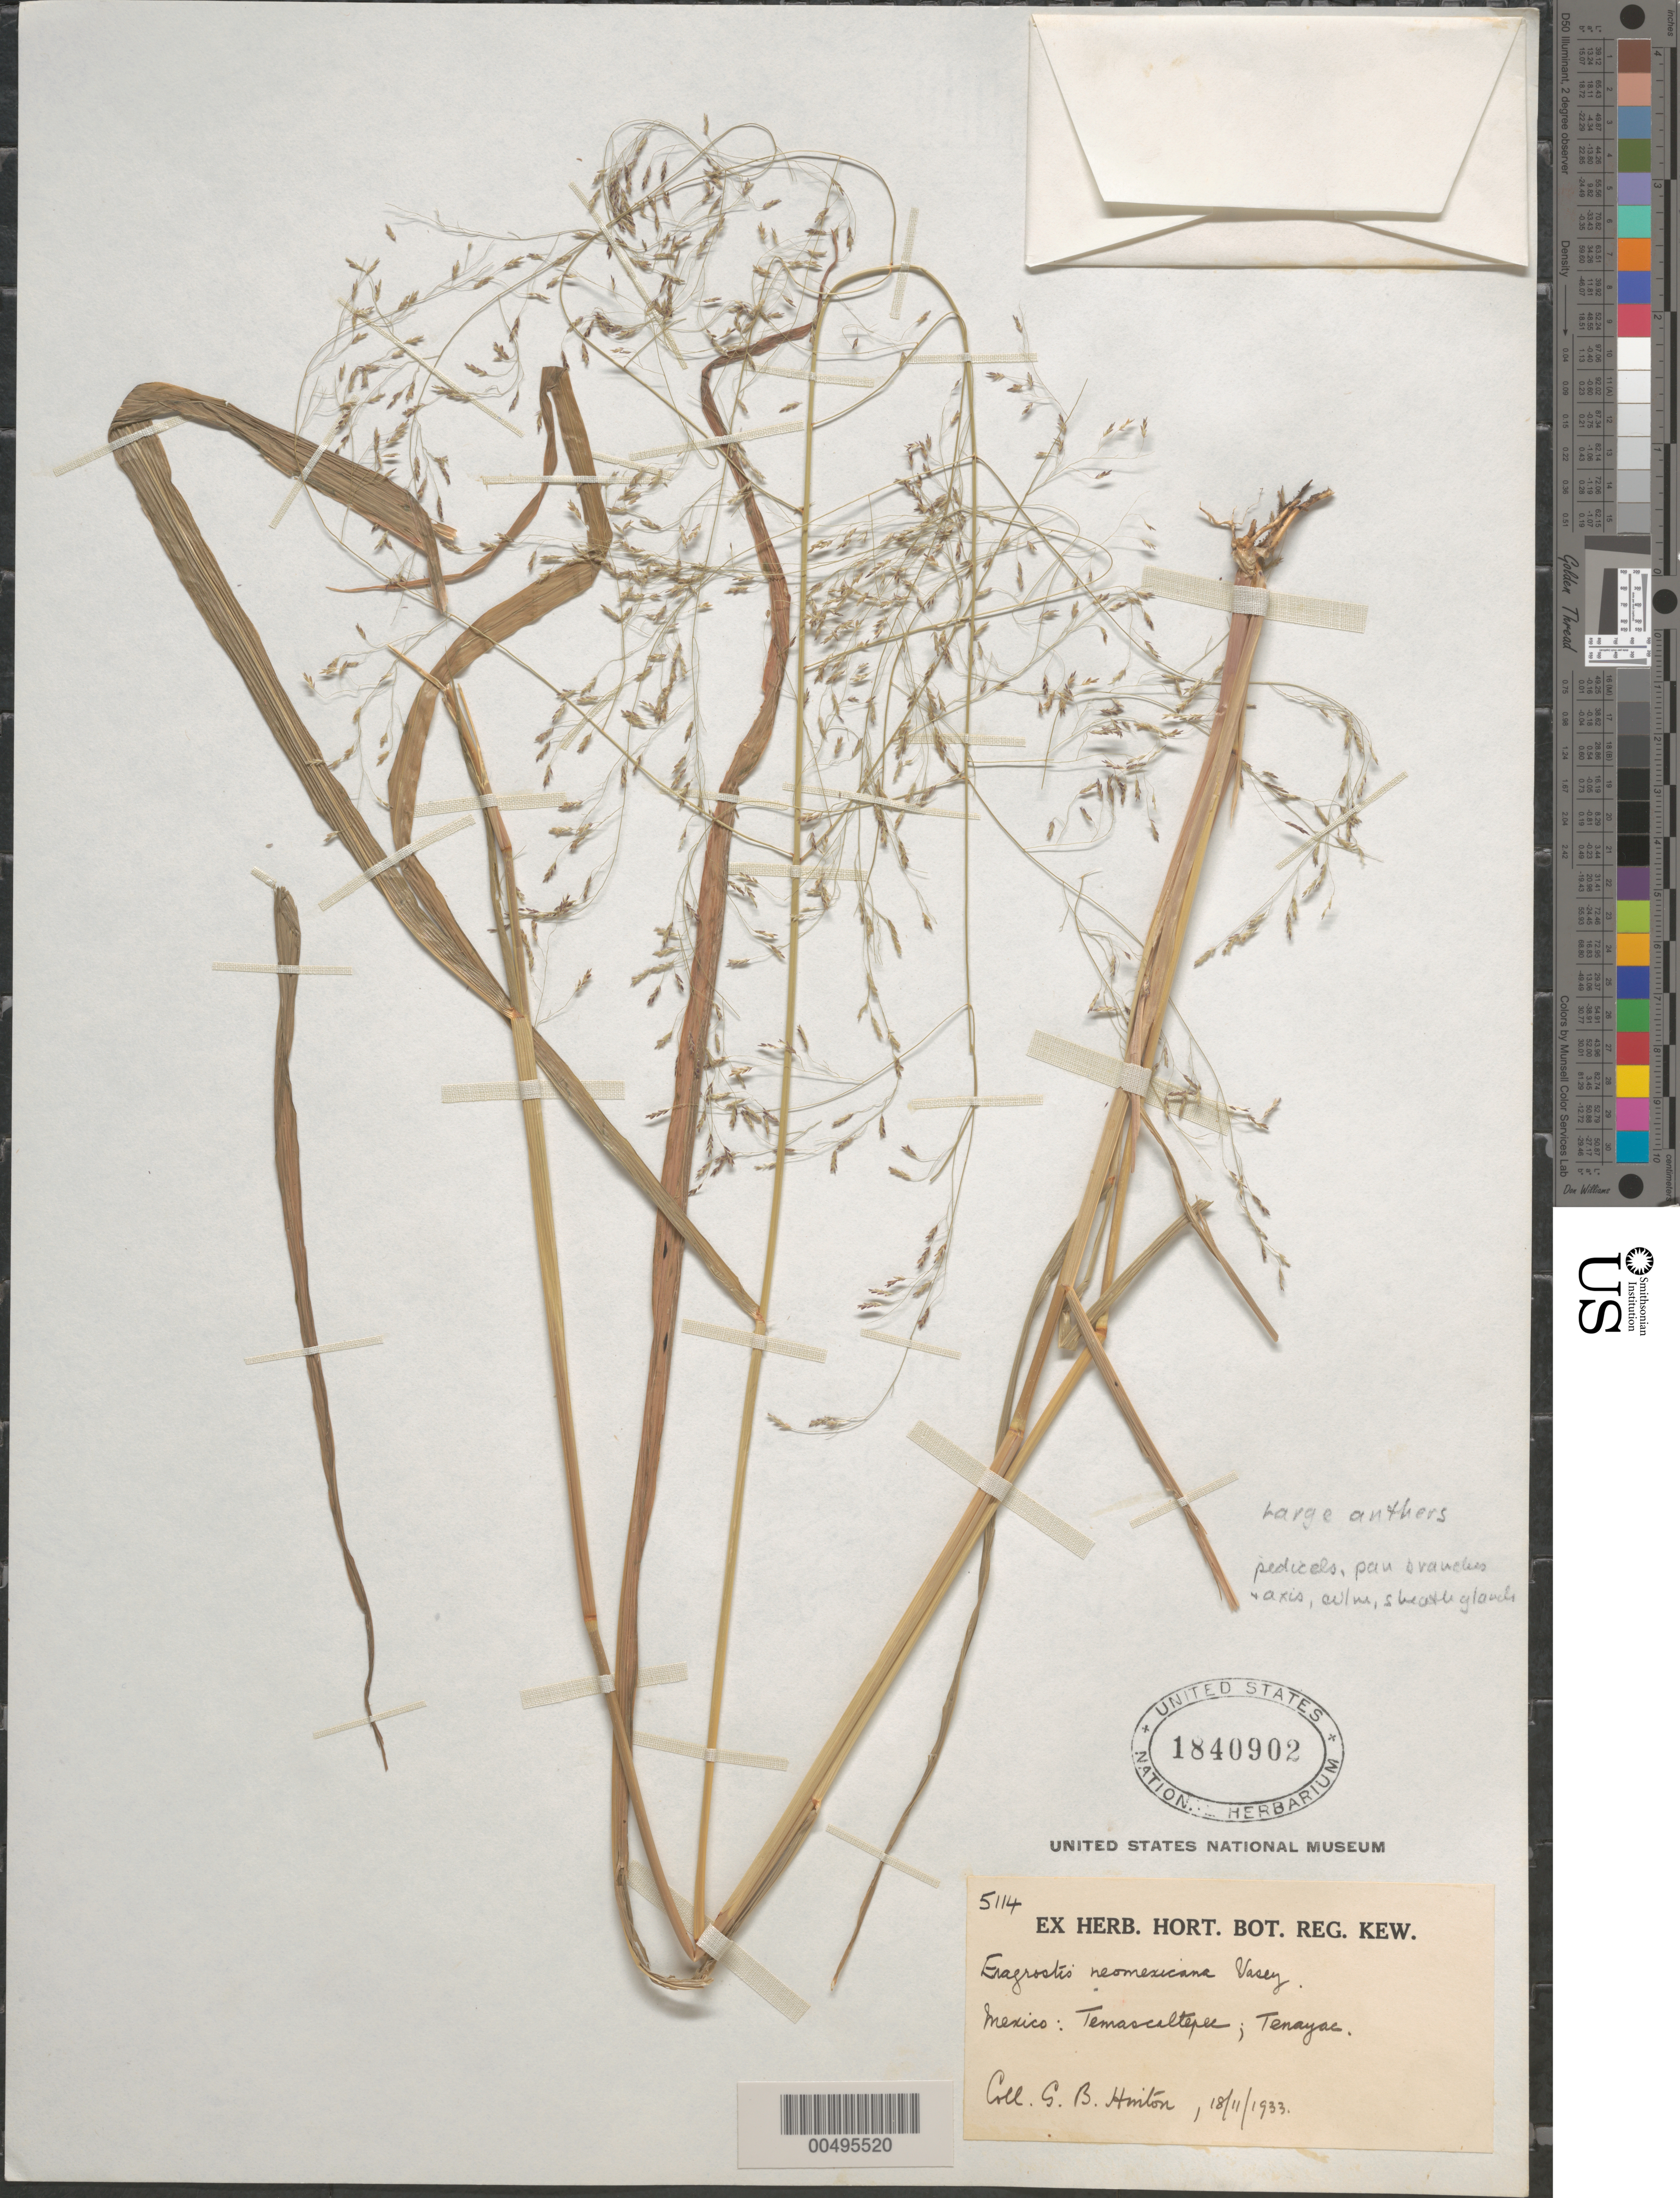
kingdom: Plantae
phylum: Tracheophyta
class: Liliopsida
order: Poales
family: Poaceae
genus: Eragrostis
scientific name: Eragrostis glandulosa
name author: L.H. Harv.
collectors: G. B. Hinton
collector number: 5114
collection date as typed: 18 Nov 1933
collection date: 1933-11-18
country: Mexico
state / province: México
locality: Temascaltepec, Tenayac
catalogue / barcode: US 1840902